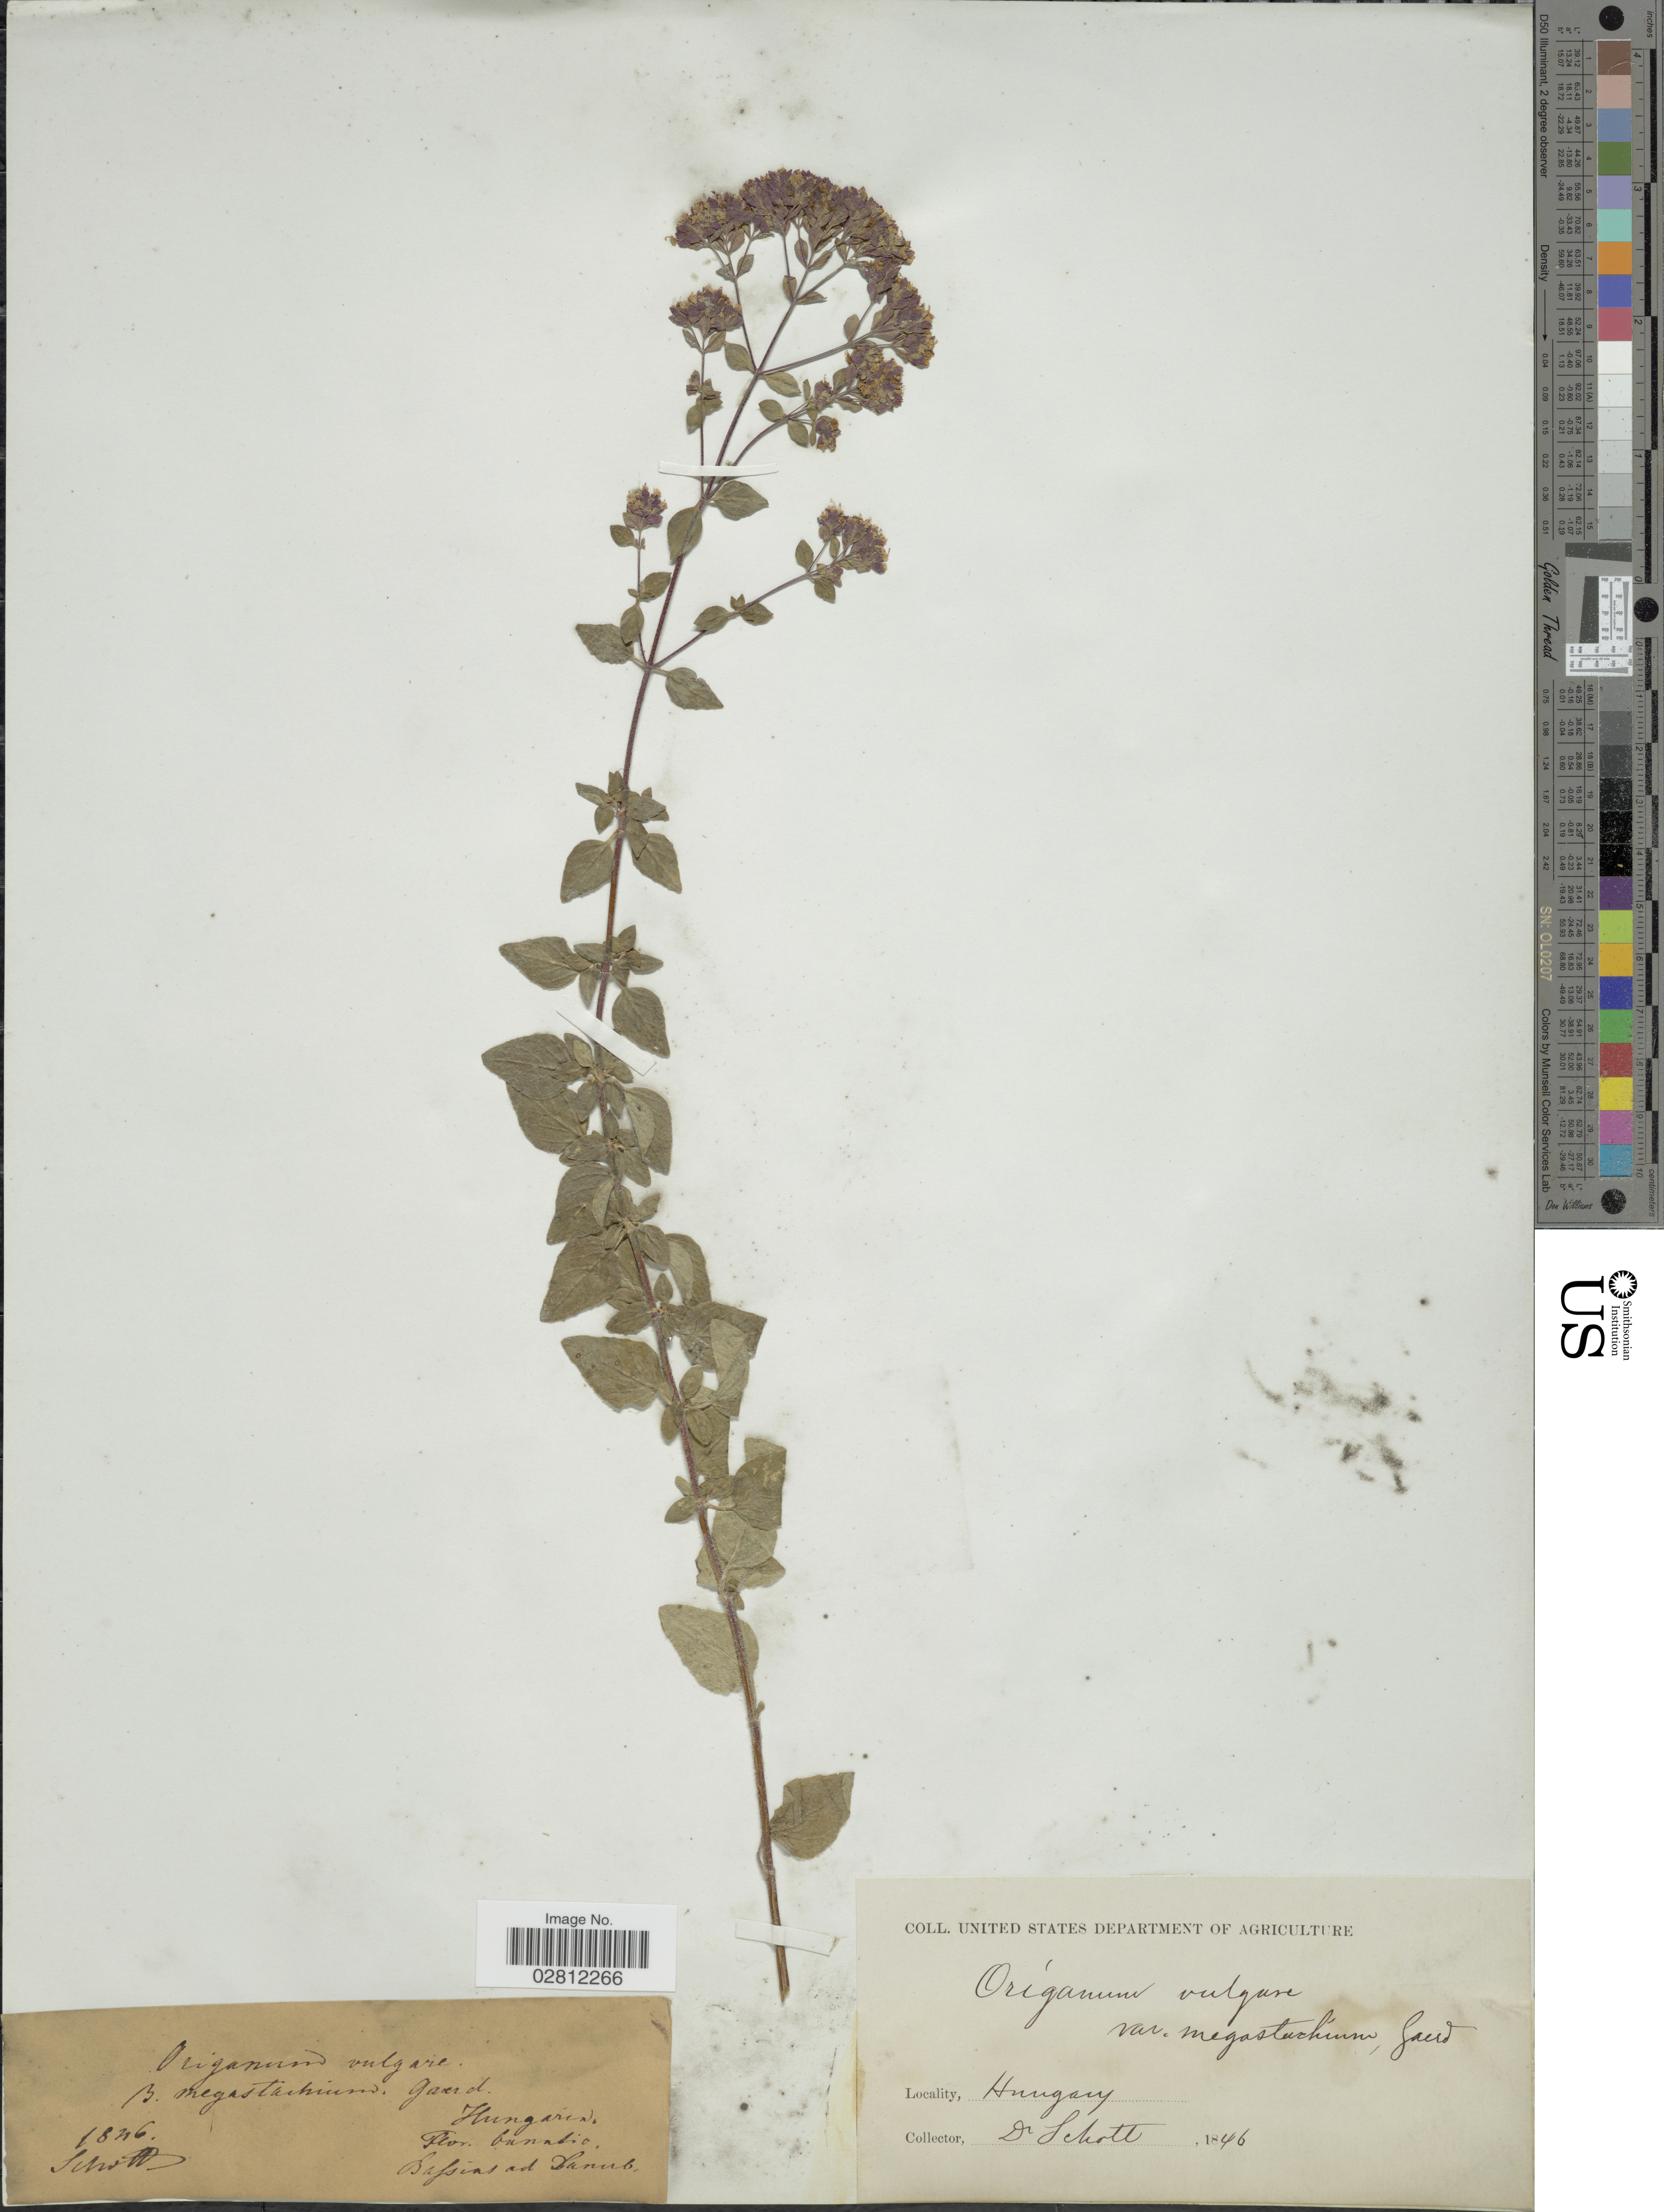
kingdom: Plantae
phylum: Tracheophyta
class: Magnoliopsida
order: Lamiales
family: Lamiaceae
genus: Origanum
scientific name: Origanum vulgare subsp. hirtum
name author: (Link) Ietsw.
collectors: Schott, --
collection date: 1846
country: Hungary